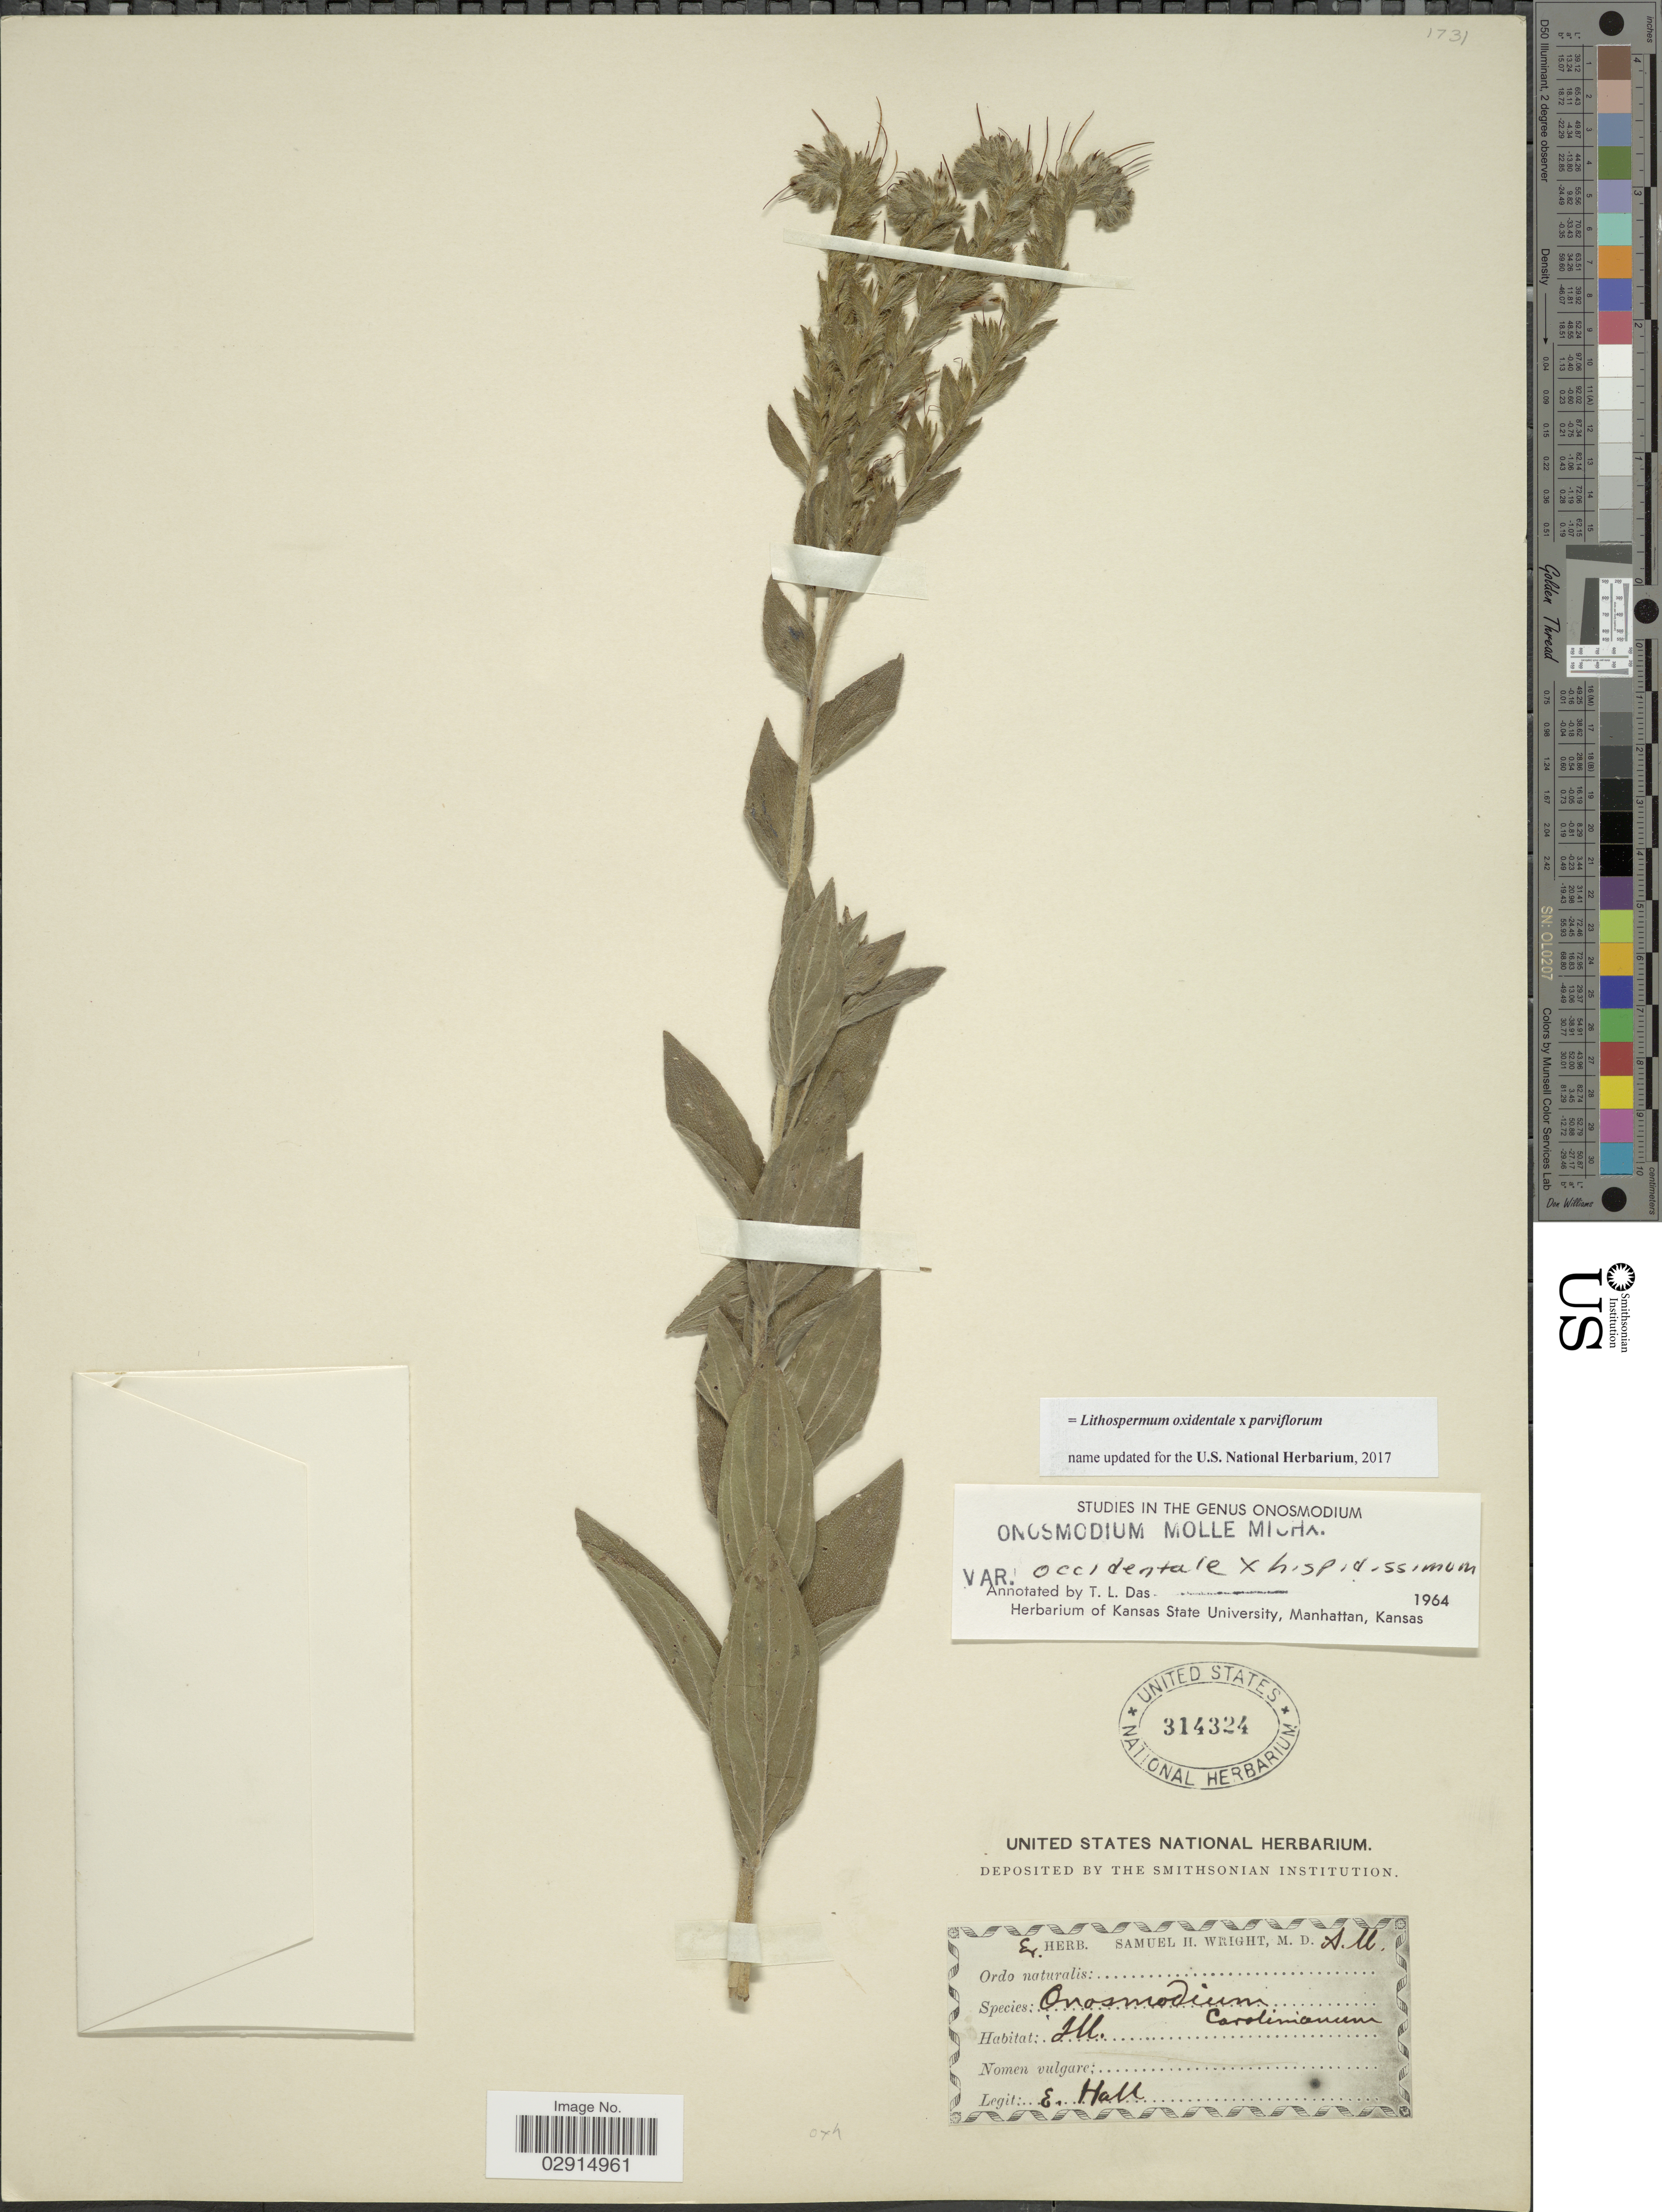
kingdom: Plantae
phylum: Tracheophyta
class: Magnoliopsida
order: Boraginales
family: Boraginaceae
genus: Lithospermum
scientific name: Lithospermum occidentale x L. parviflorum Weakley et al.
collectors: E. Hall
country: United States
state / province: Illinois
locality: Ill.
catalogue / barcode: US 314324